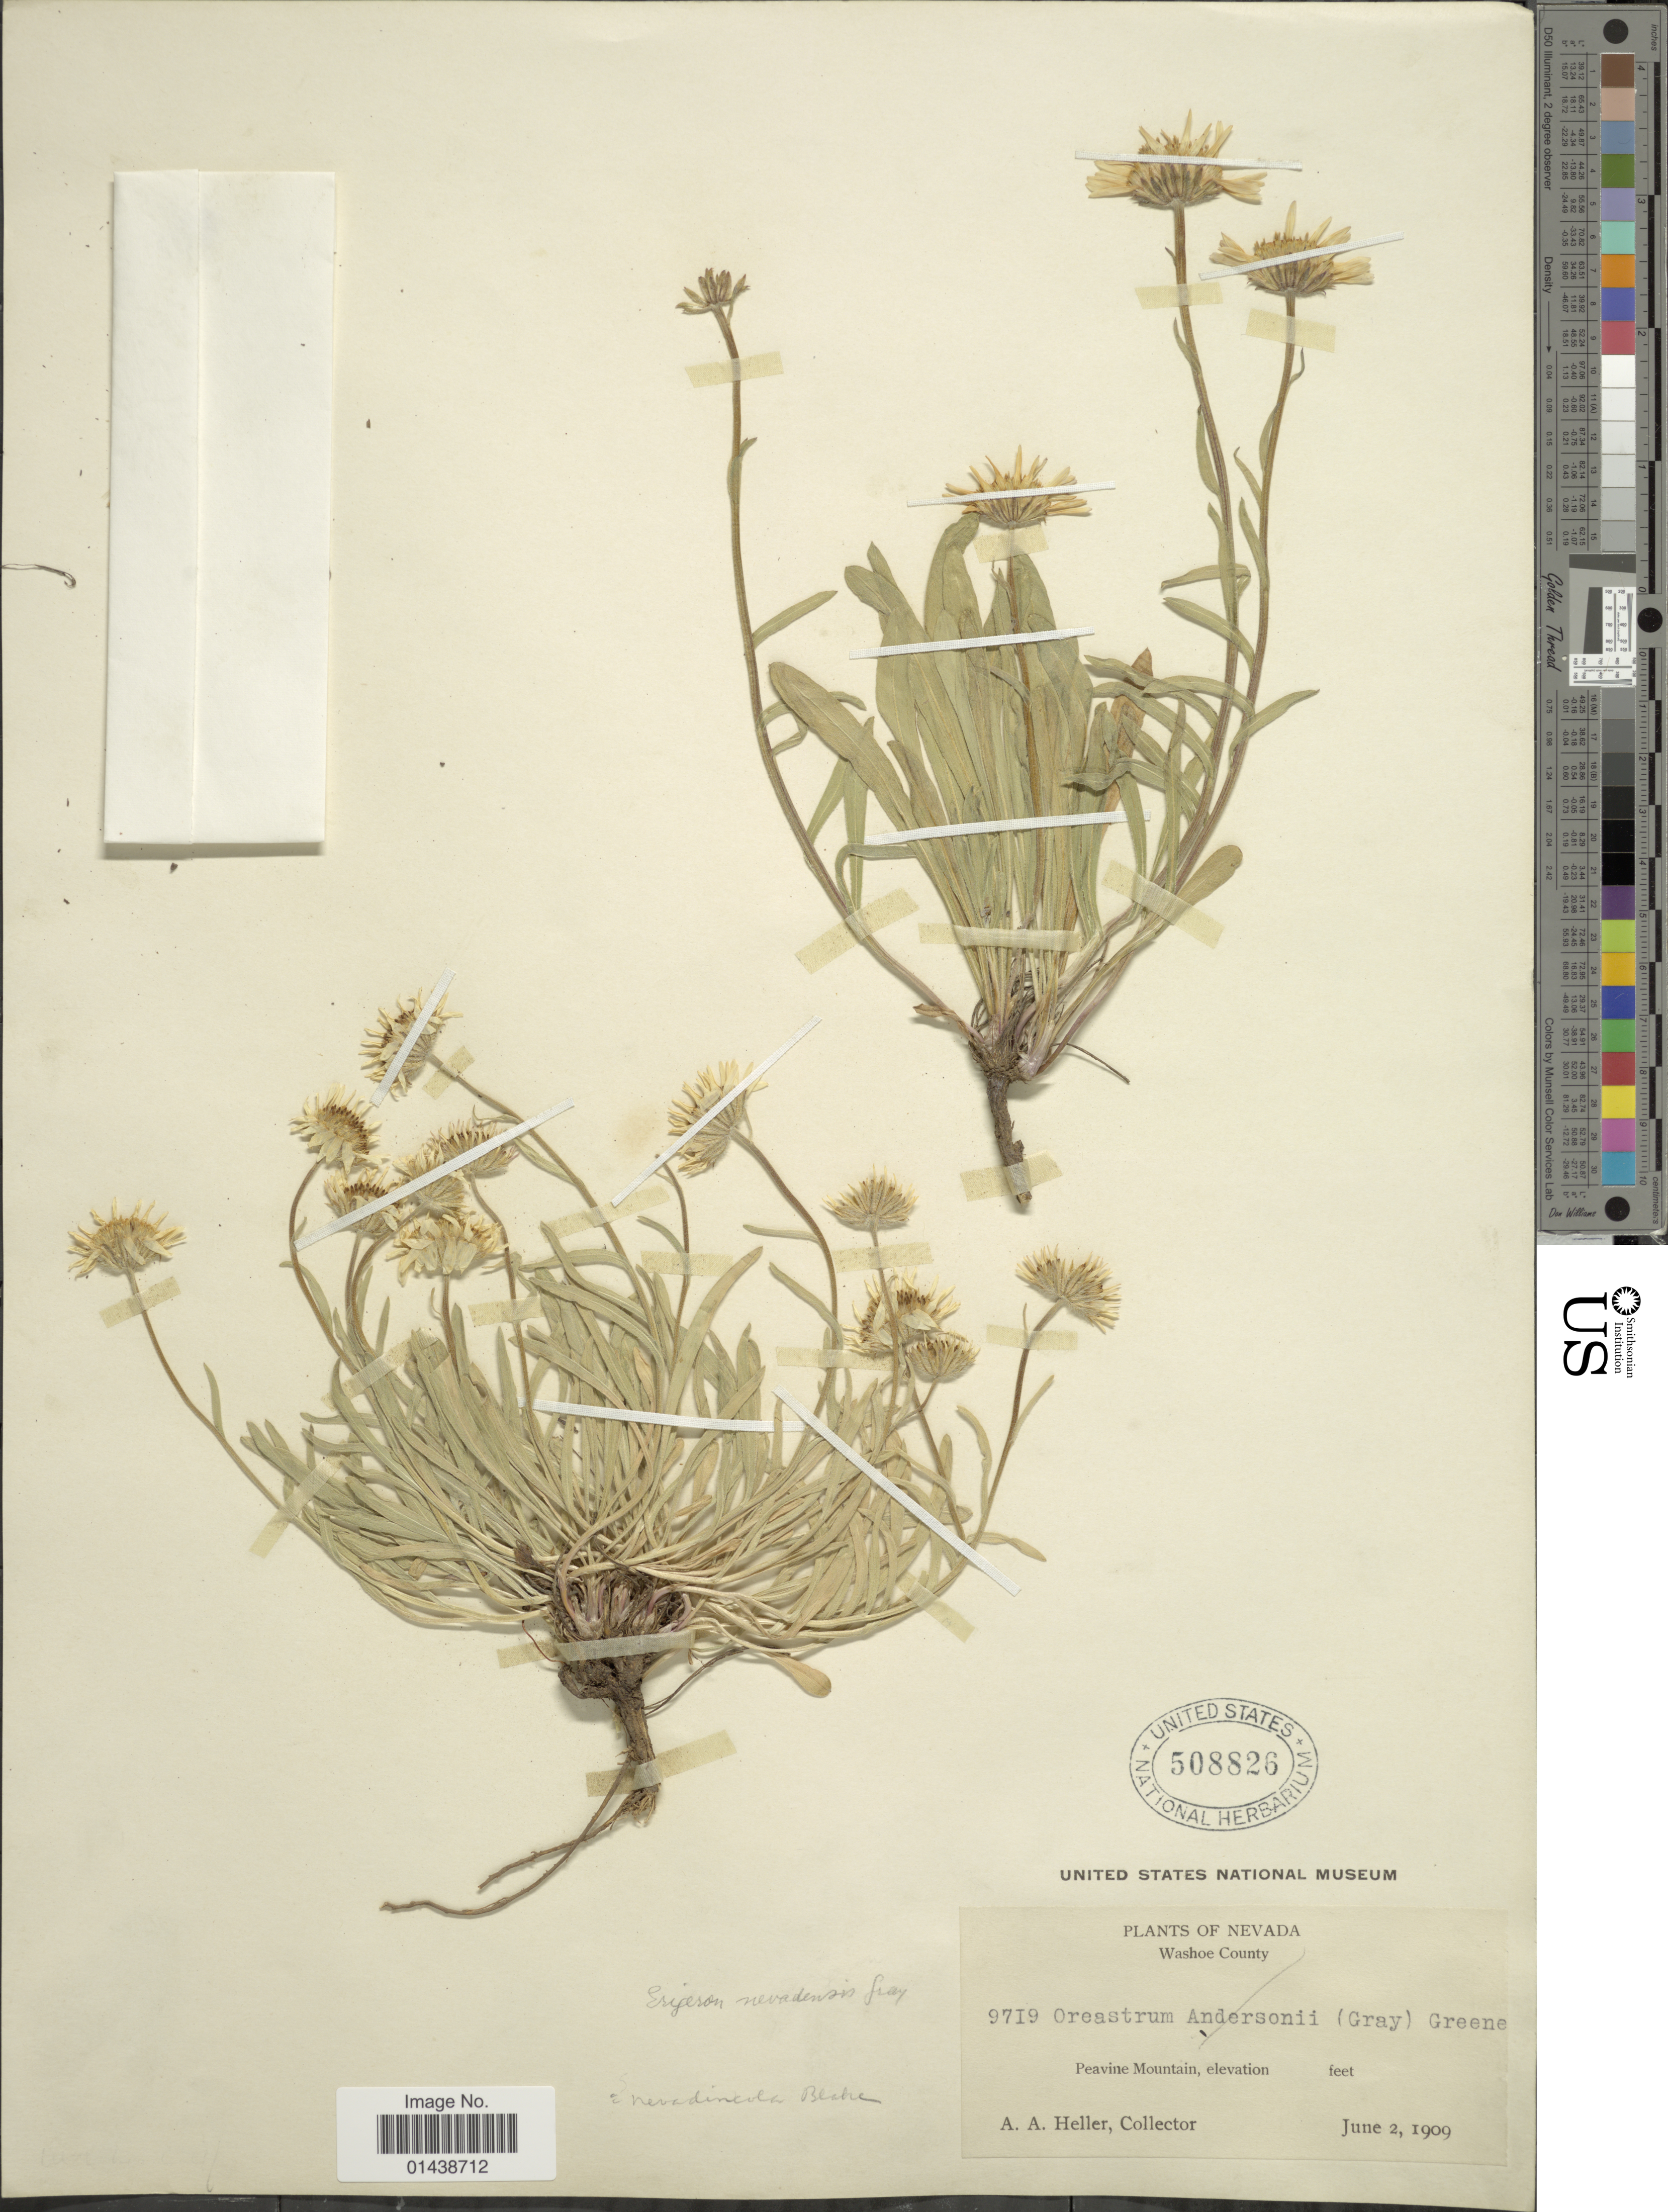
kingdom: Plantae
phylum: Tracheophyta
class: Magnoliopsida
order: Asterales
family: Asteraceae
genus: Erigeron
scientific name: Erigeron nevadincola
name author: S.F. Blake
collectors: A. A. Heller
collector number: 9719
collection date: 1909-06-02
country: United States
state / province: Nevada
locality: Washoe County. Peavine Mountain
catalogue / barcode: US 508826